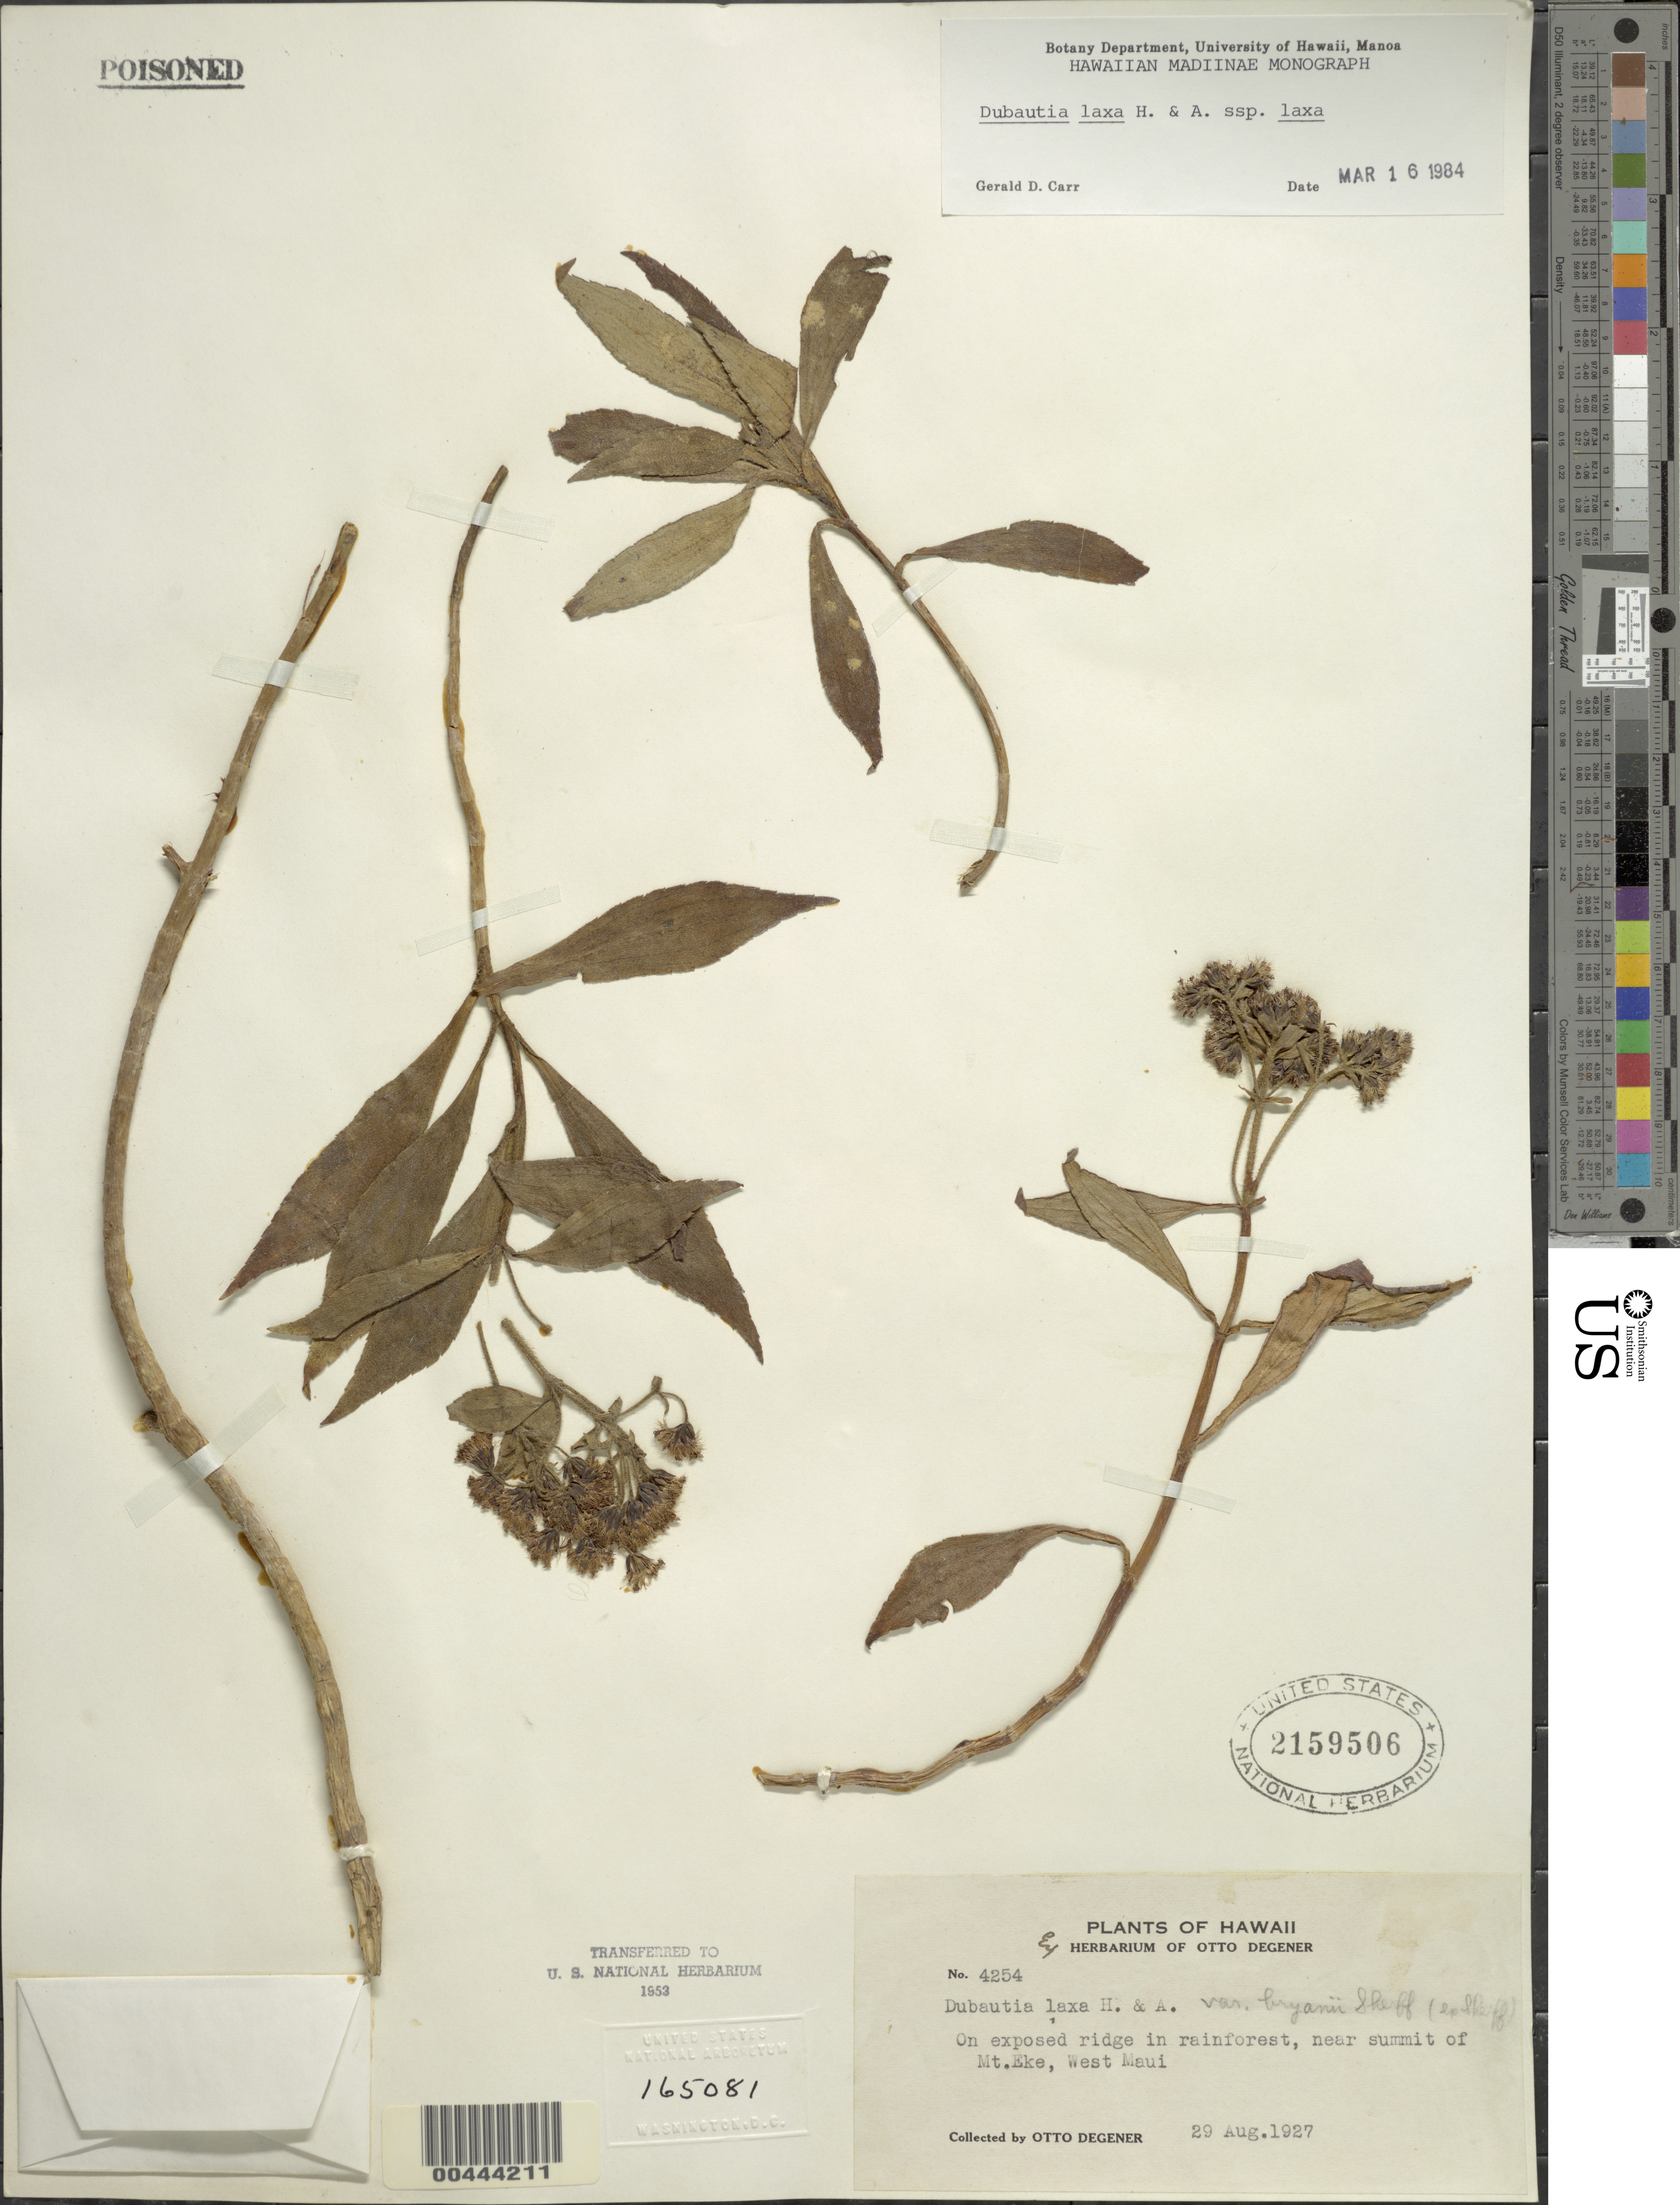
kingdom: Plantae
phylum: Tracheophyta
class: Magnoliopsida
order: Asterales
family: Asteraceae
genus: Dubautia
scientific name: Dubautia laxa subsp. laxa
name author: Hook. & Arn.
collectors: O. Degener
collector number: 4254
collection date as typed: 29 Aug 1927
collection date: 1927-08-29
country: United States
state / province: Hawaii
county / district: Maui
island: Maui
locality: Near summit of Mount Eke, W Maui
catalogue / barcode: US 2159506